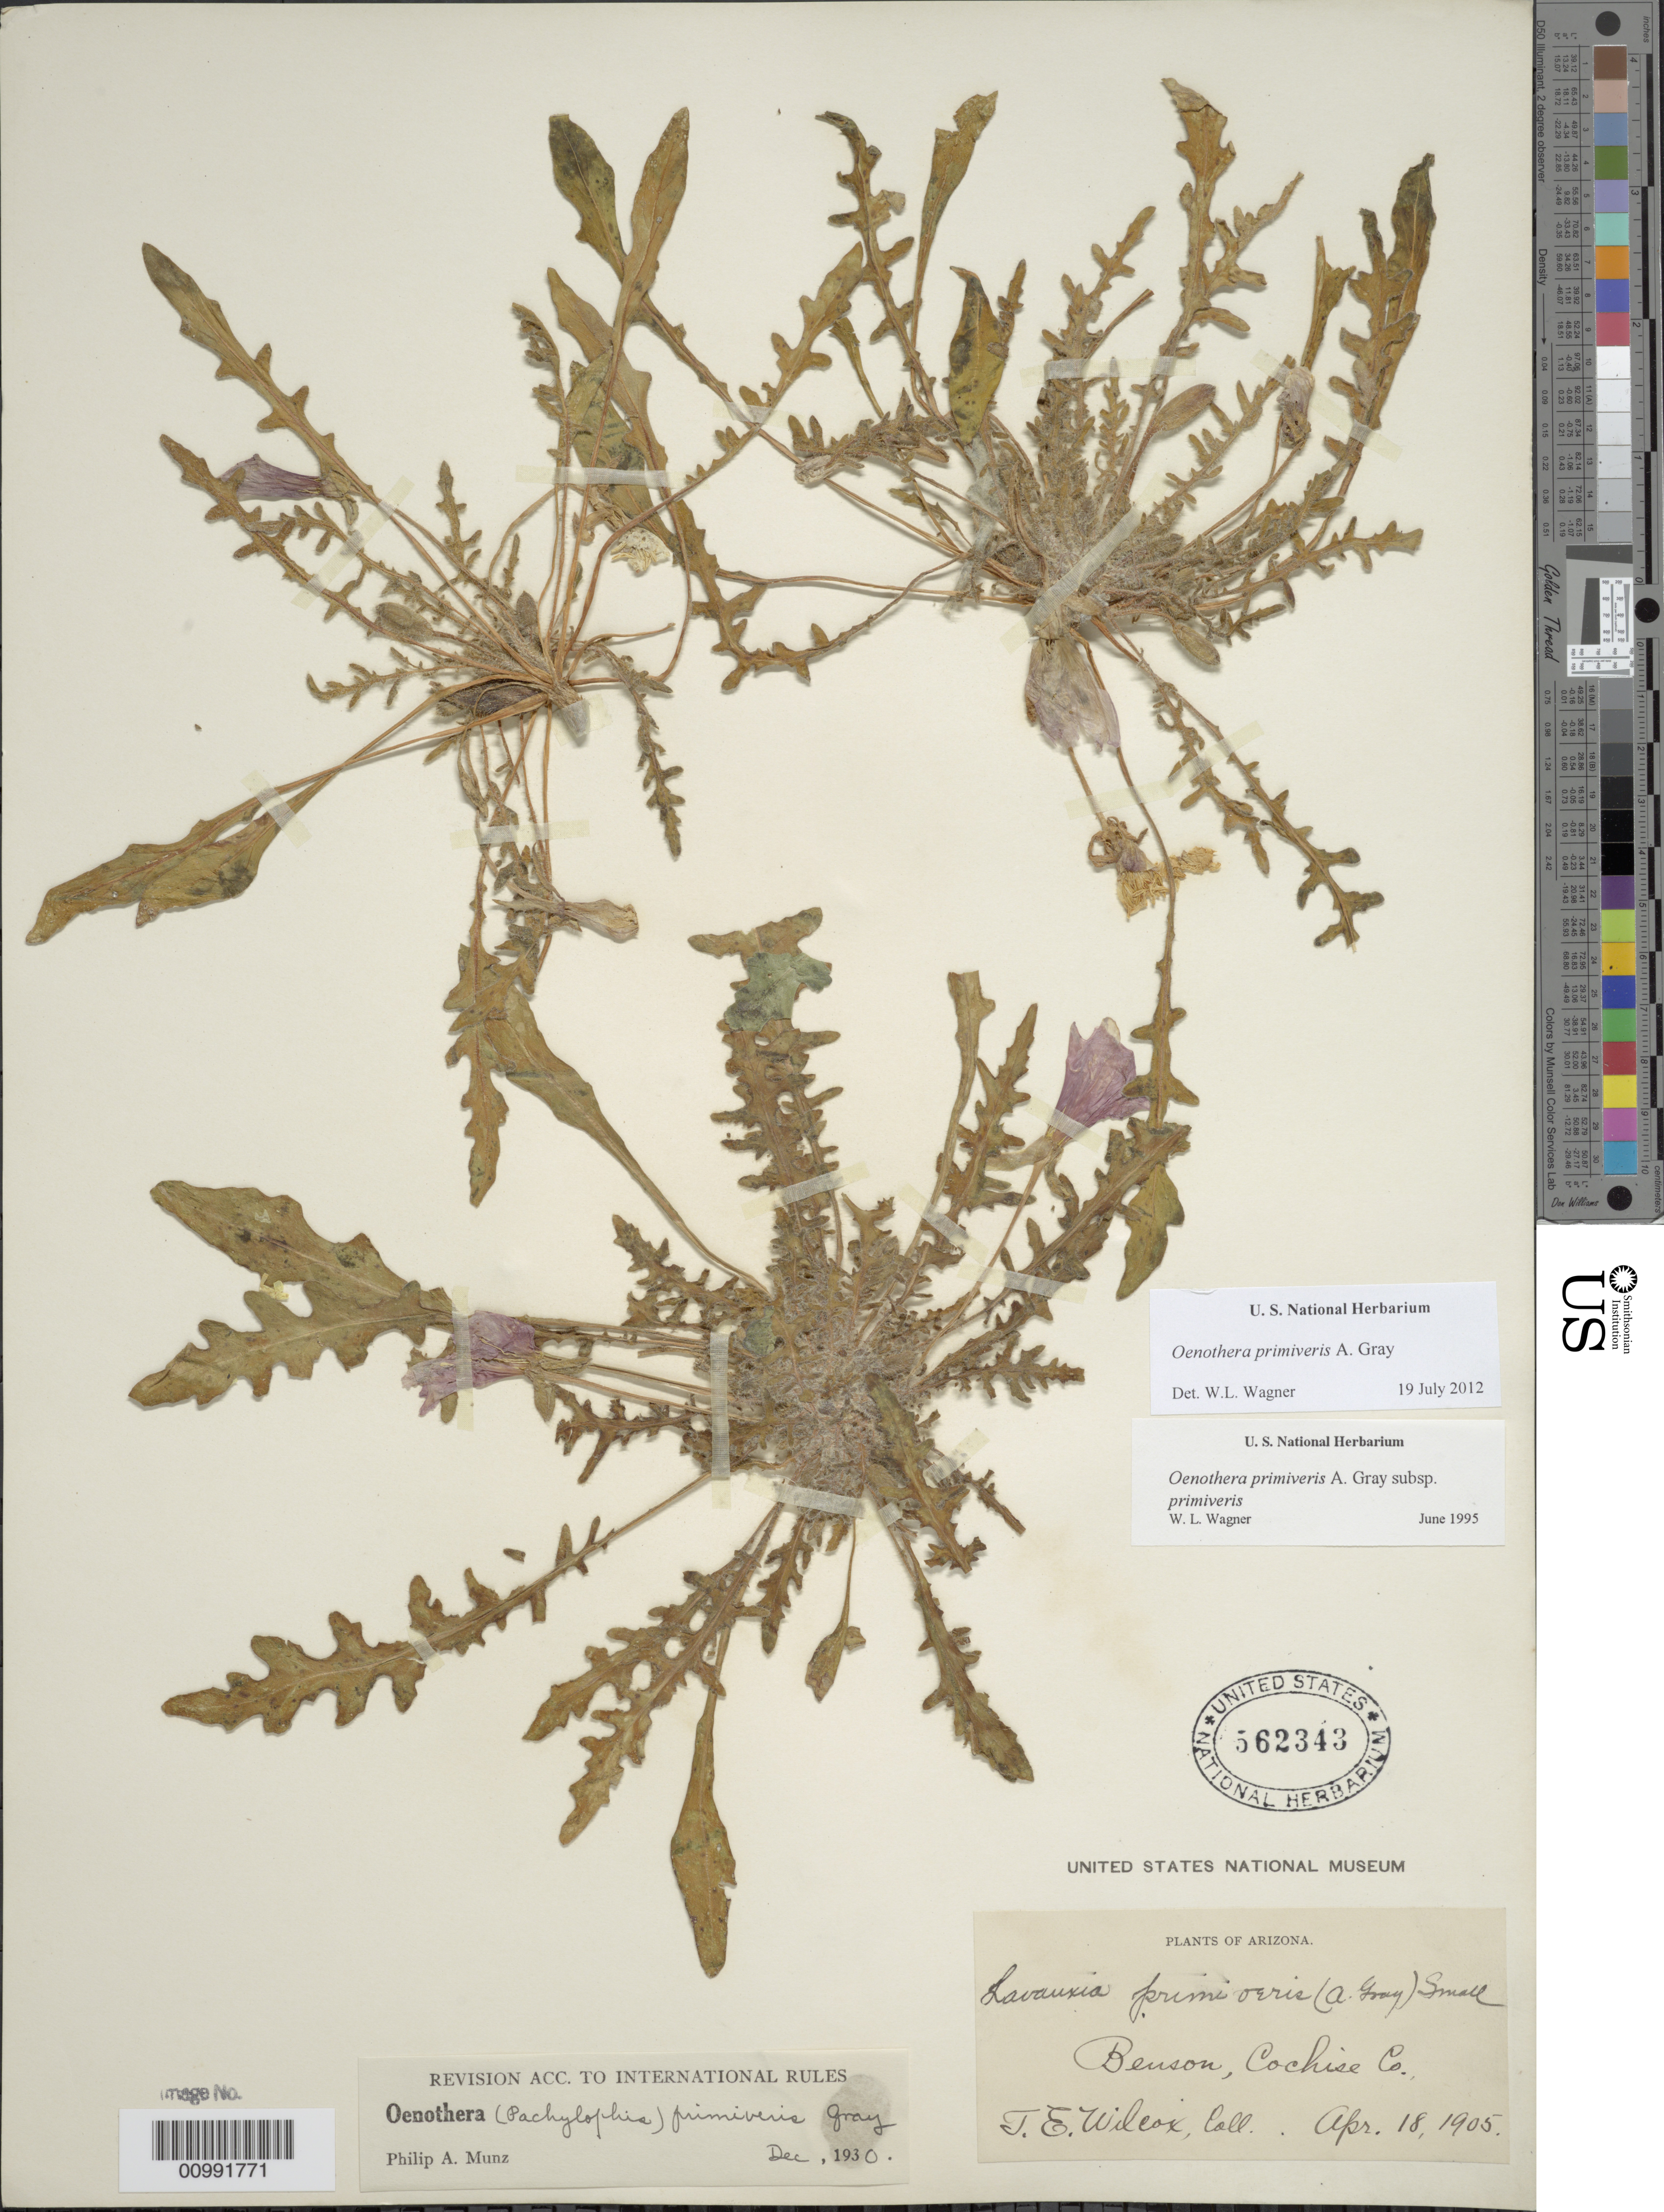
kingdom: Plantae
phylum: Tracheophyta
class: Magnoliopsida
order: Myrtales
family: Onagraceae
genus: Oenothera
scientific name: Oenothera primiveris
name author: A. Gray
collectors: T. E. Wilcox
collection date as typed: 18 Apr 1905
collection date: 1905-04-18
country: United States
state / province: Arizona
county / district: Cochise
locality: Benson.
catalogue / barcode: US 562343